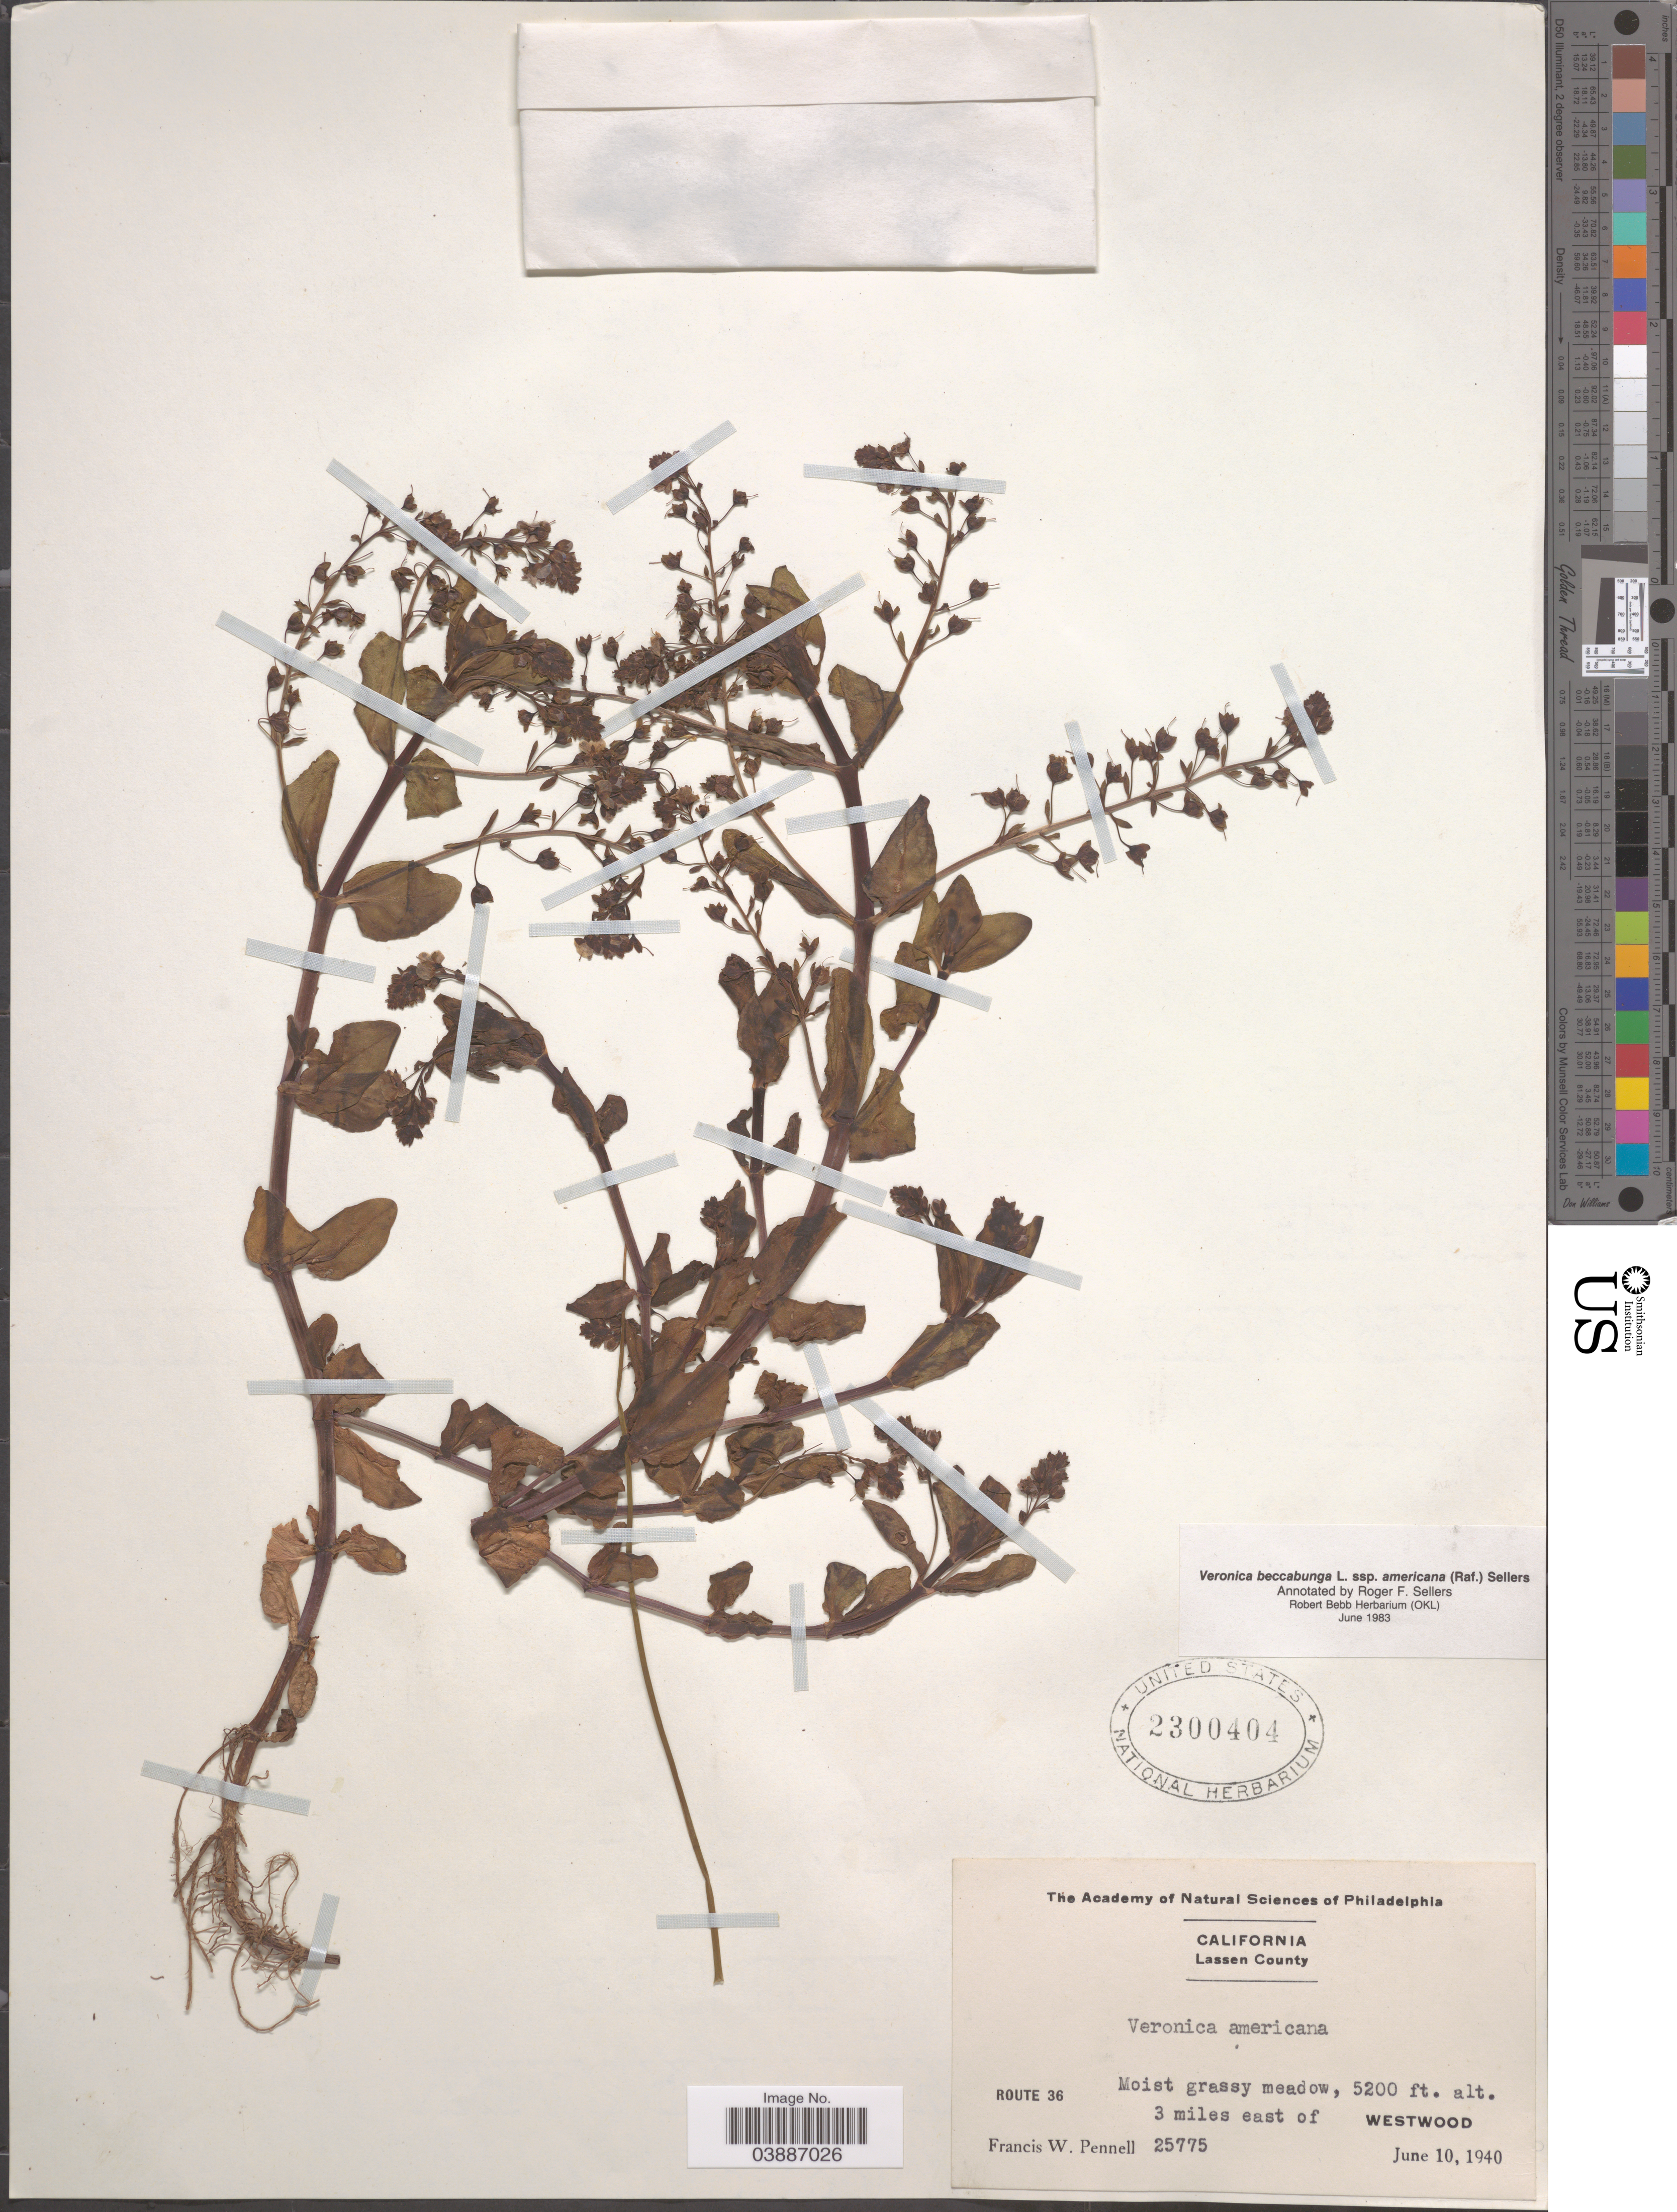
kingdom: Plantae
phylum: Tracheophyta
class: Magnoliopsida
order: Lamiales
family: Plantaginaceae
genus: Veronica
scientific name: Veronica beccabunga subsp. americana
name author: Raf.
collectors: F. W. Pennell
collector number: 25775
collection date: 1940-06-10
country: United States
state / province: California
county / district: Lassen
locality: Lassen County. Route 36. 3 miles east of Westwood.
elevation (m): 1585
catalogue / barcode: US 2300404